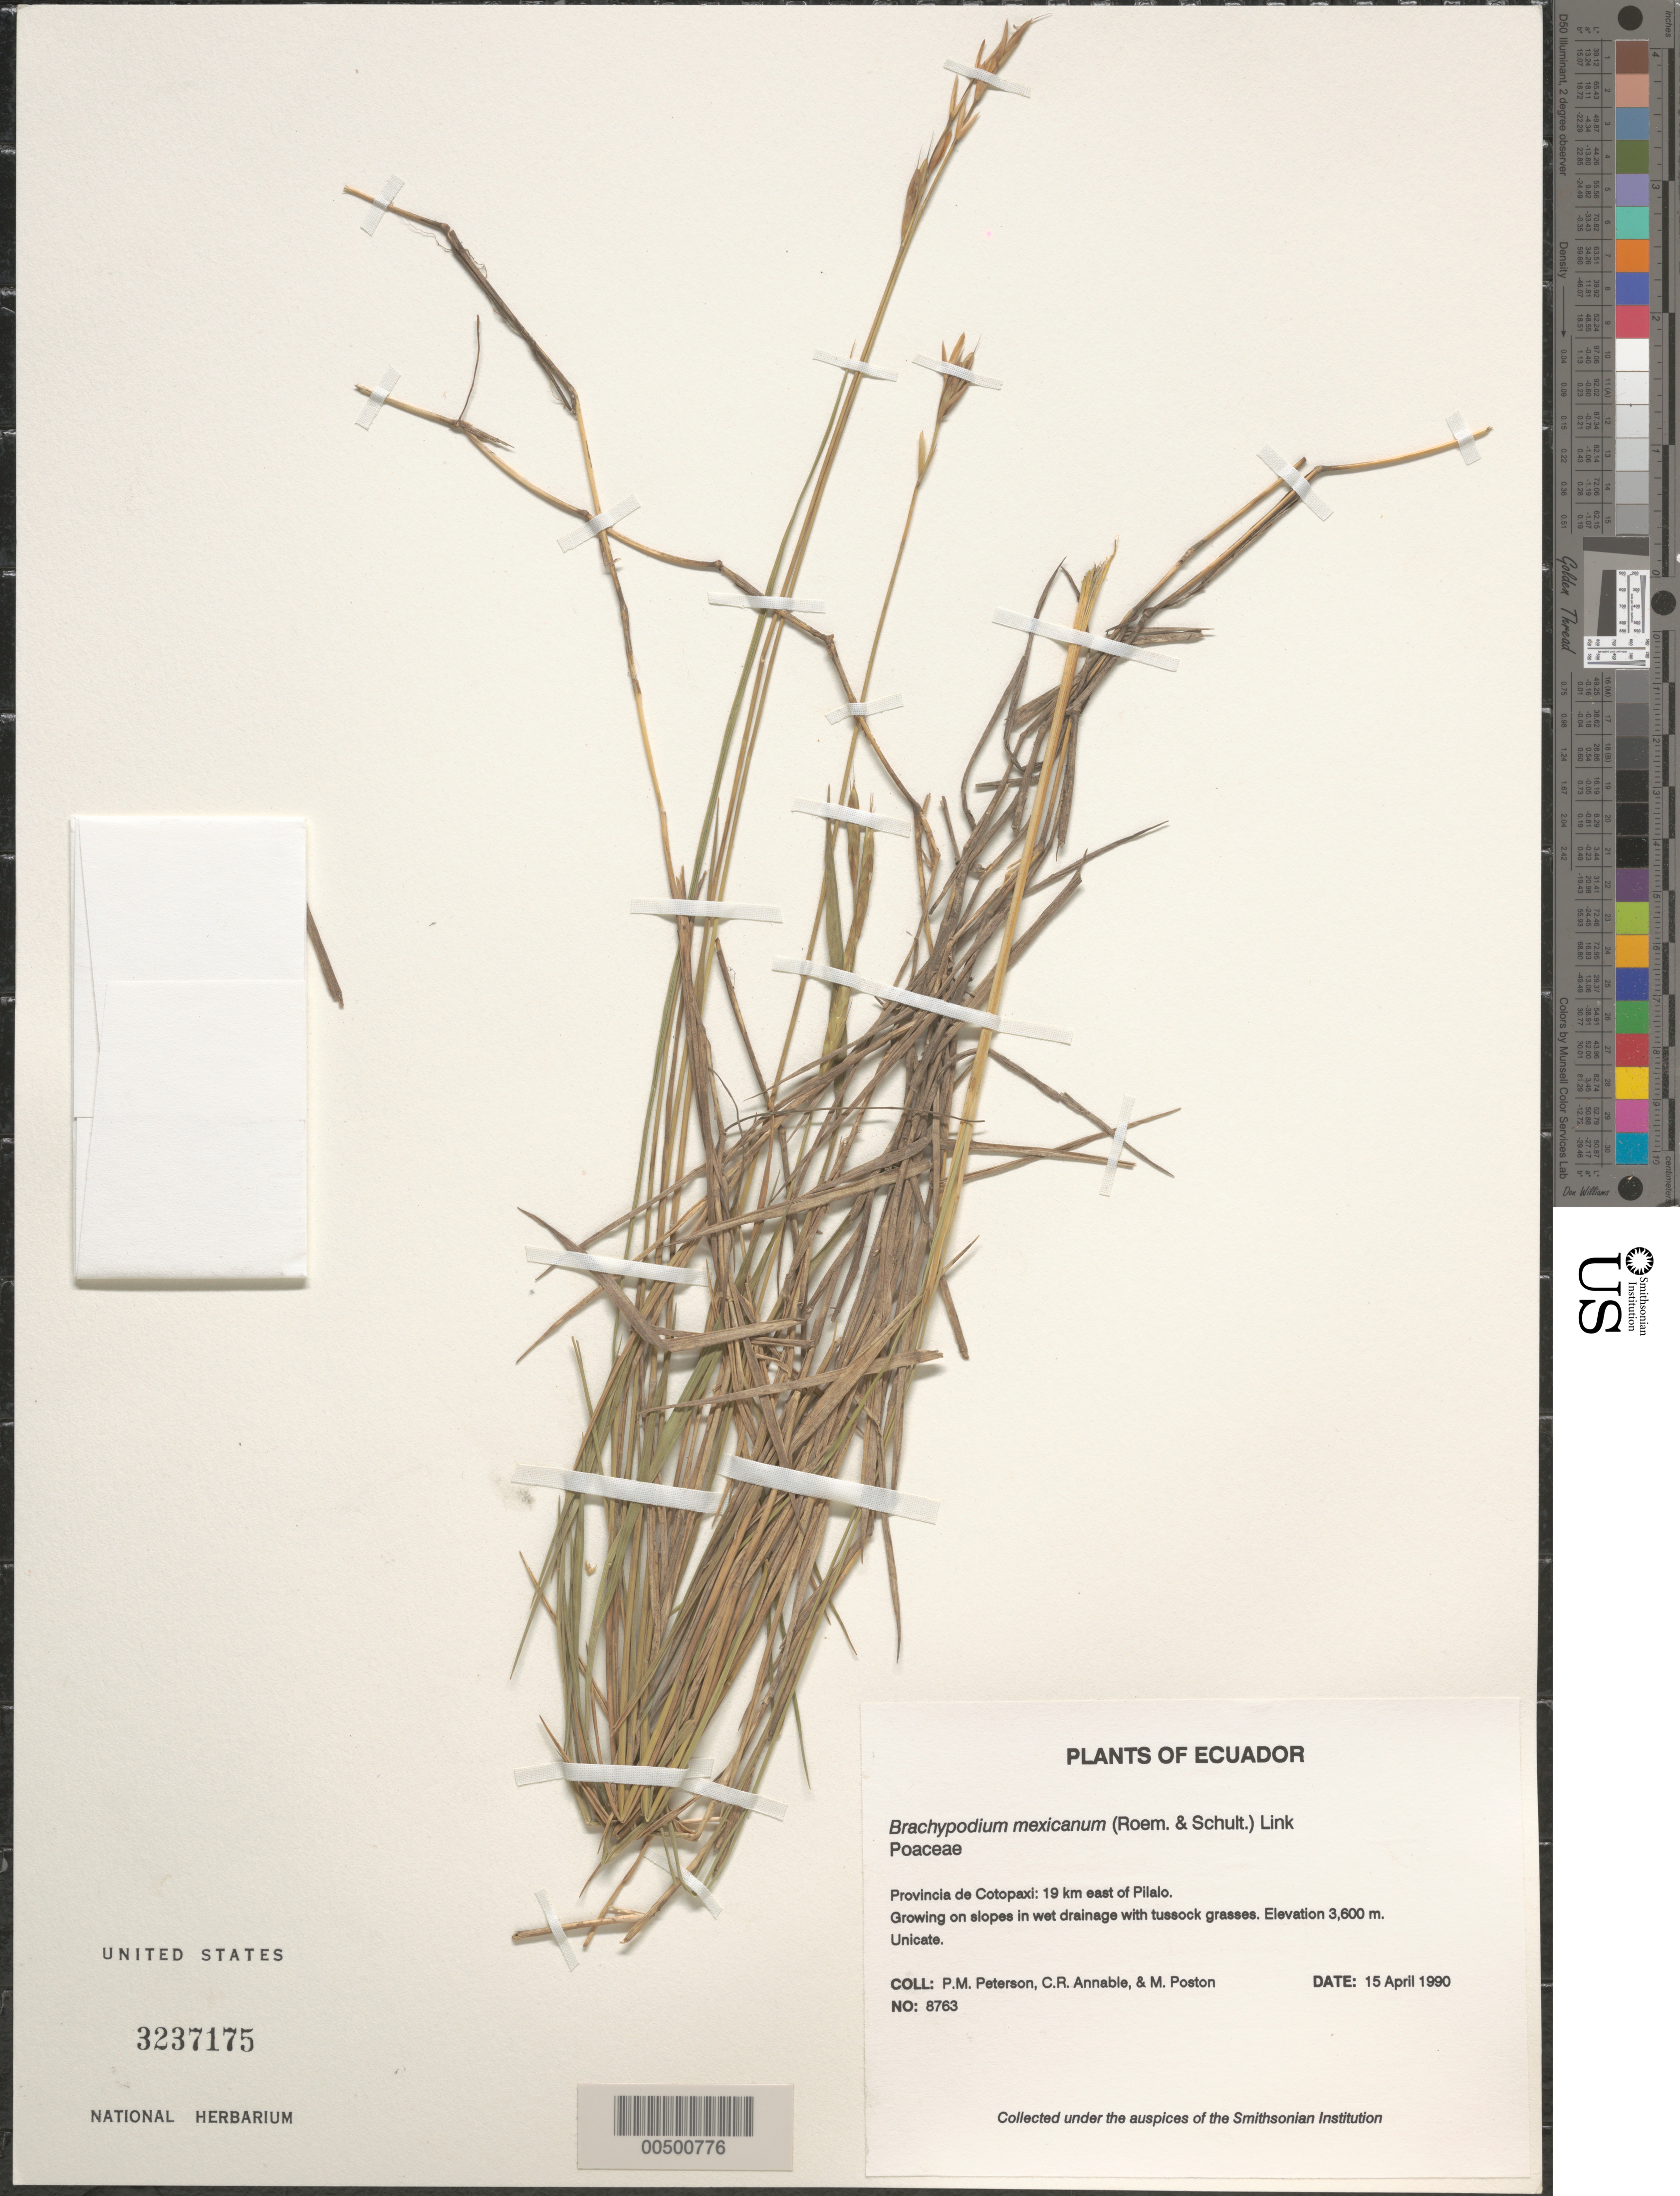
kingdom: Plantae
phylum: Tracheophyta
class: Liliopsida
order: Poales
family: Poaceae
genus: Brachypodium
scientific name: Brachypodium mexicanum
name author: (Roem. & Schult.) Link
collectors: P. M. Peterson, C. R. Annable & M. Poston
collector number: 08763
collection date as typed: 15 Apr 1990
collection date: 1990-04-15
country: Ecuador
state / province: Cotopaxi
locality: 19 km E of Pilalo.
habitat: Growing on slopes in wet drainage with tussock grasses.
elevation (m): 3600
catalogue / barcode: US 3237175